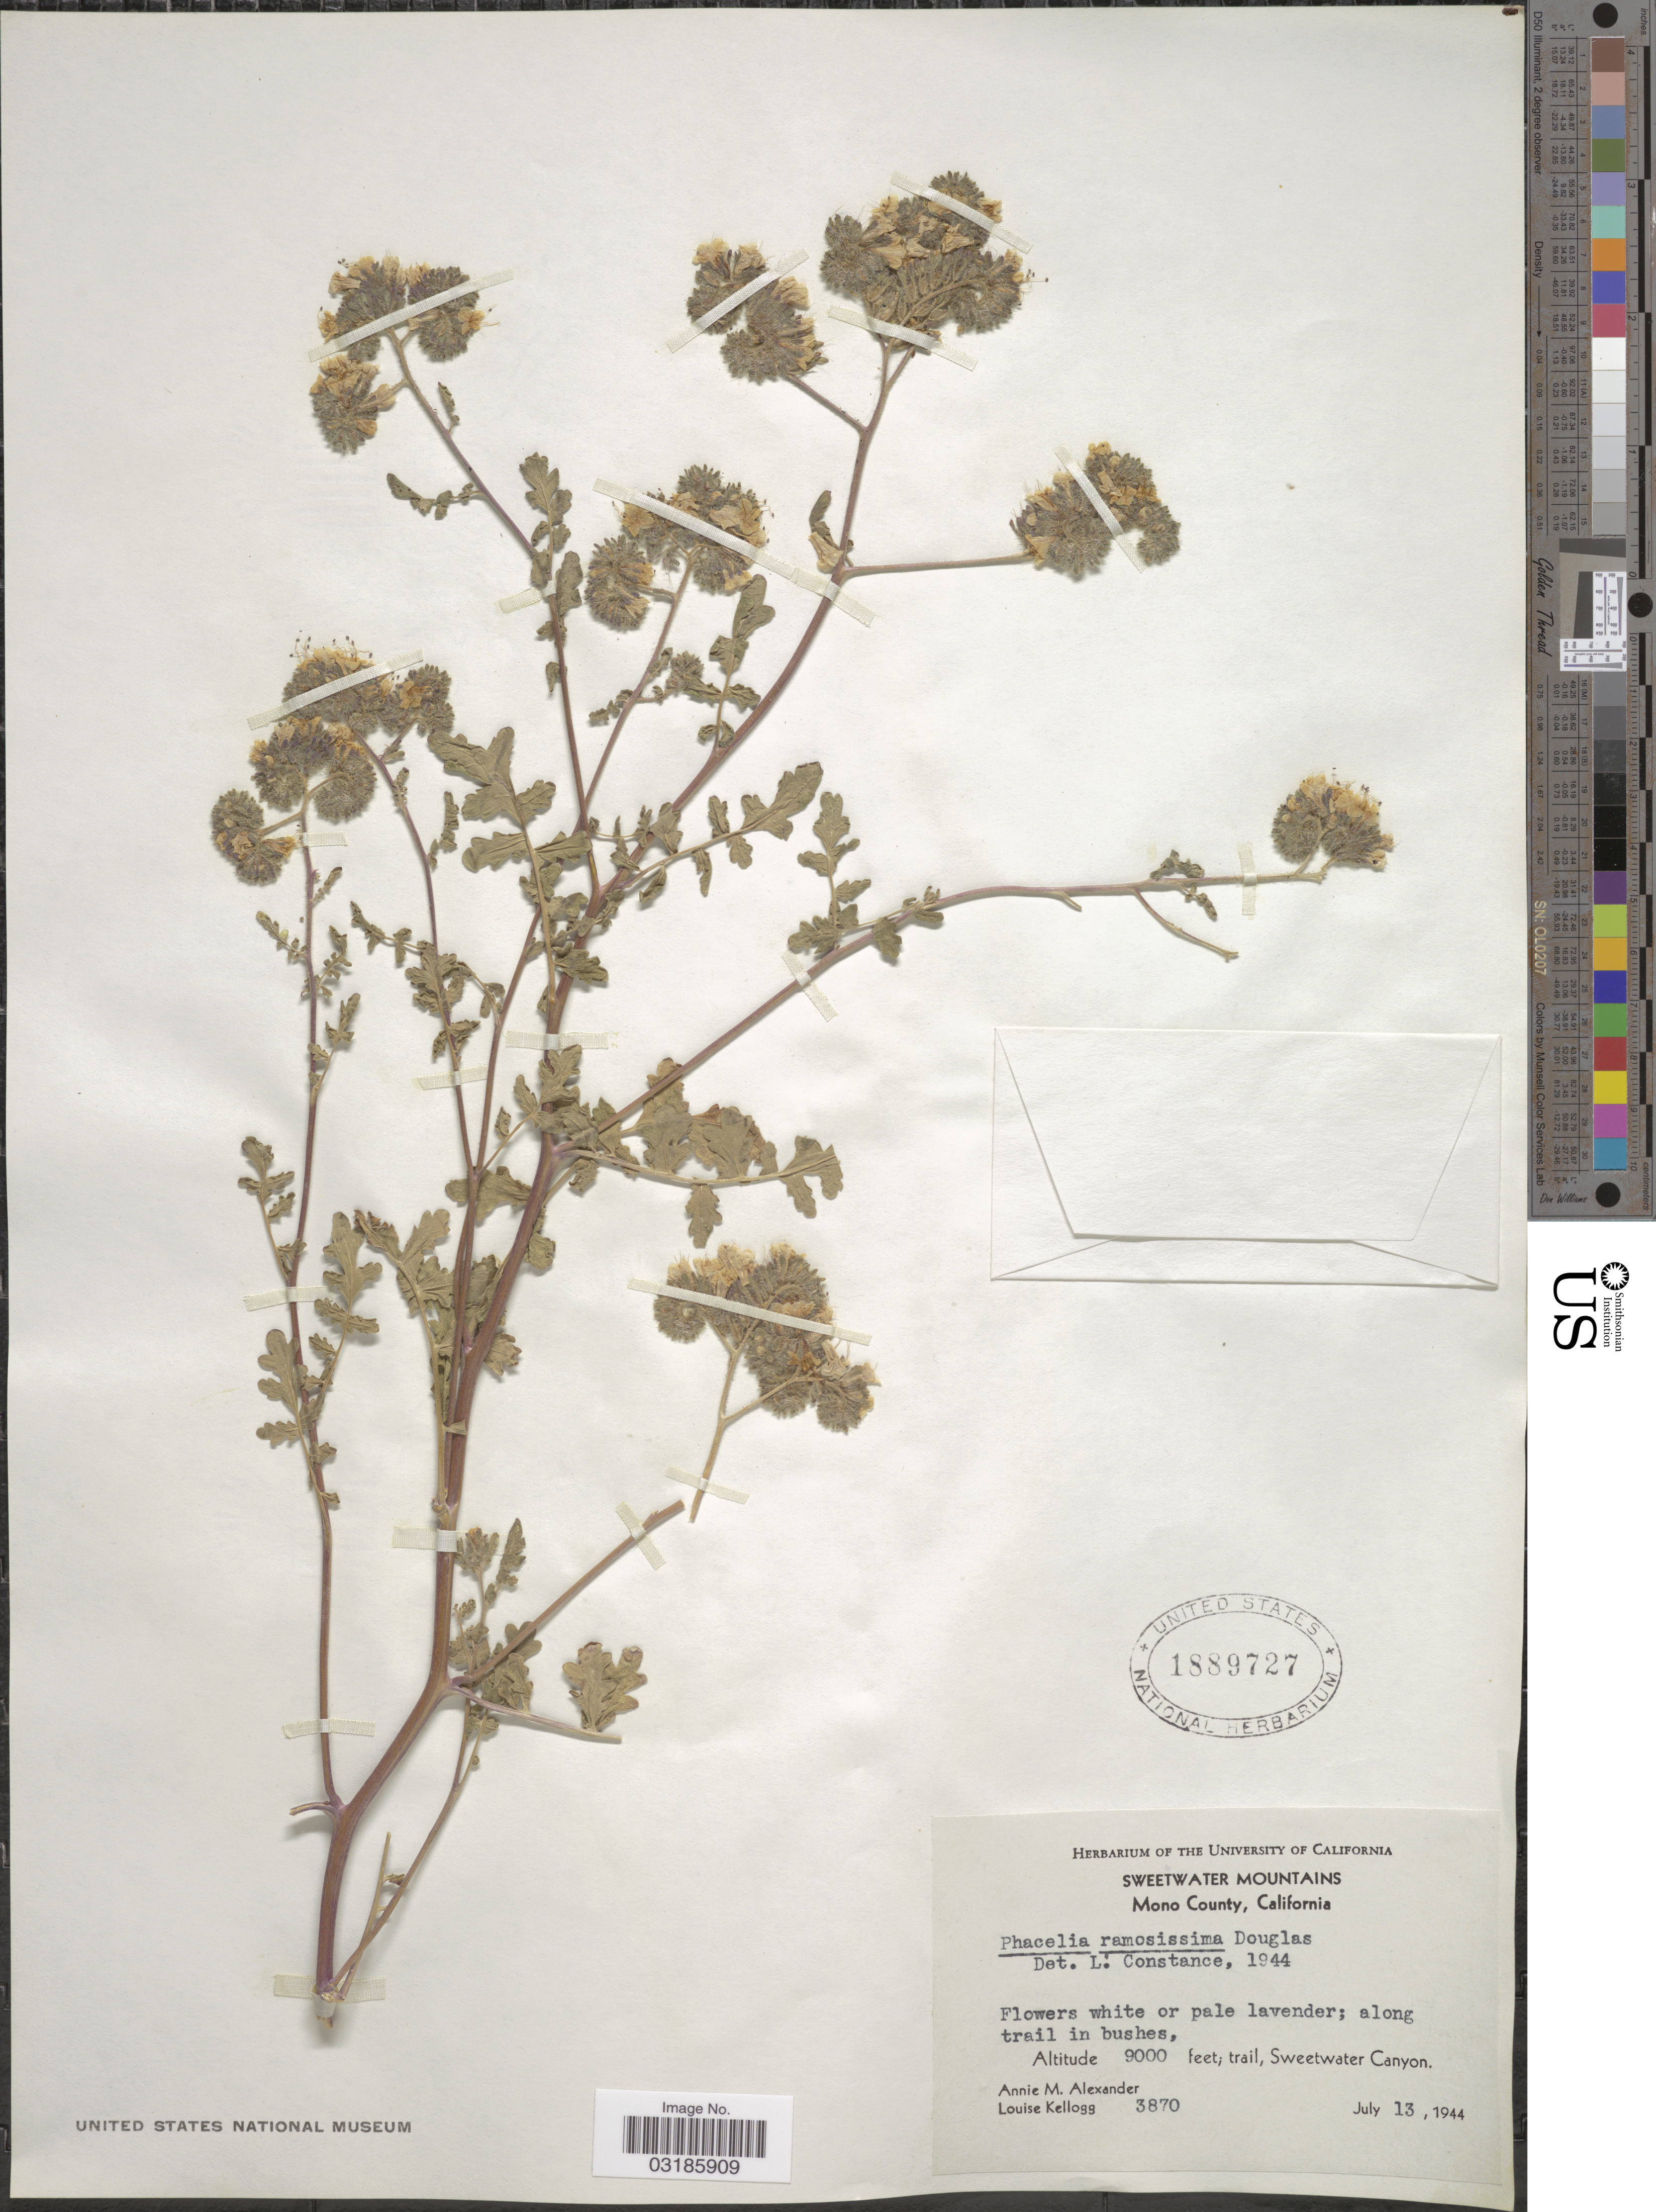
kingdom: Plantae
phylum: Tracheophyta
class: Magnoliopsida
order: Boraginales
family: Hydrophyllaceae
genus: Phacelia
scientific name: Phacelia ramosissima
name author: Douglas ex Lehm.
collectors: A. M. Alexander & L. Kellogg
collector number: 3870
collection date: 1944-07-13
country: United States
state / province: California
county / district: Mono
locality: Sweetwater Mountains. Mono County. Sweetwater Canyon.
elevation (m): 2743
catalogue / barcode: US 1889727